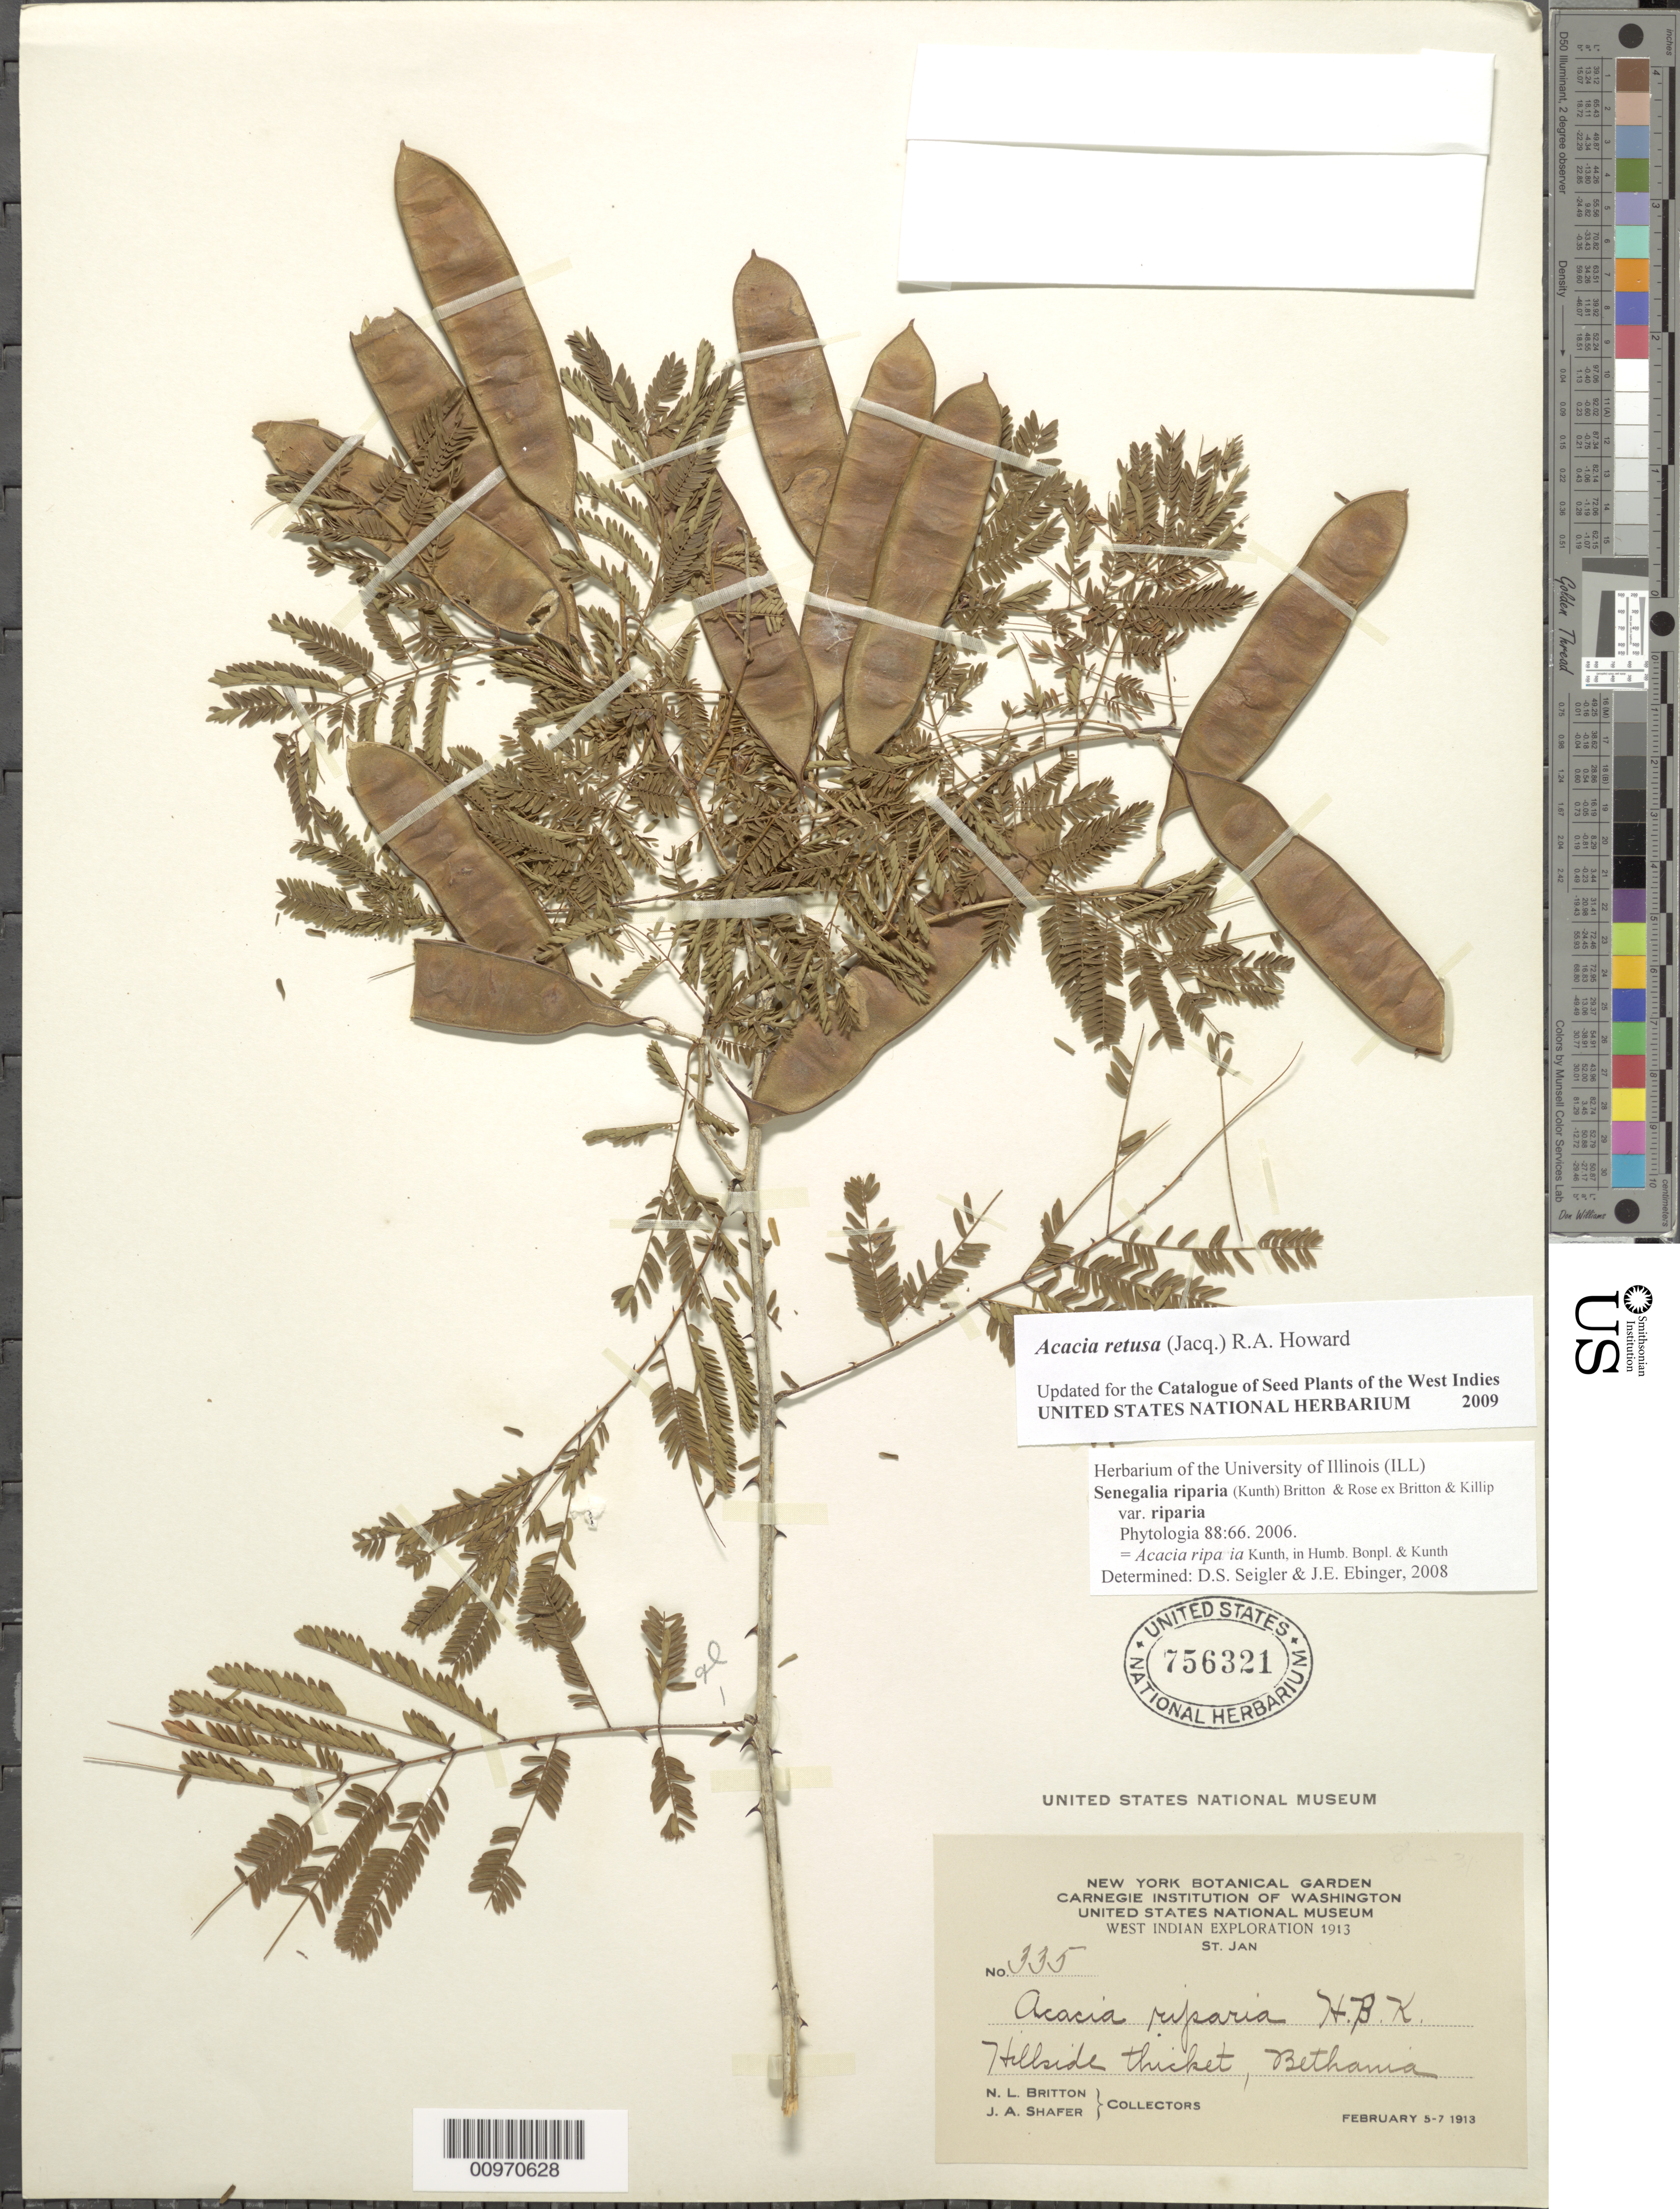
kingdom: Plantae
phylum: Tracheophyta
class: Magnoliopsida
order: Fabales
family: Fabaceae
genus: Senegalia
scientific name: Senegalia riparia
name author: (Kunth) Britton & Rose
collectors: N. Britton & J. A. Shafer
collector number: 335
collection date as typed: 05 Feb 1913 to 07 Feb 1913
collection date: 1913-02-05/1913-02-07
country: U.S. Virgin Islands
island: St. John I.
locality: Bethania.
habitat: Hillside thicket.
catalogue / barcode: US 756321